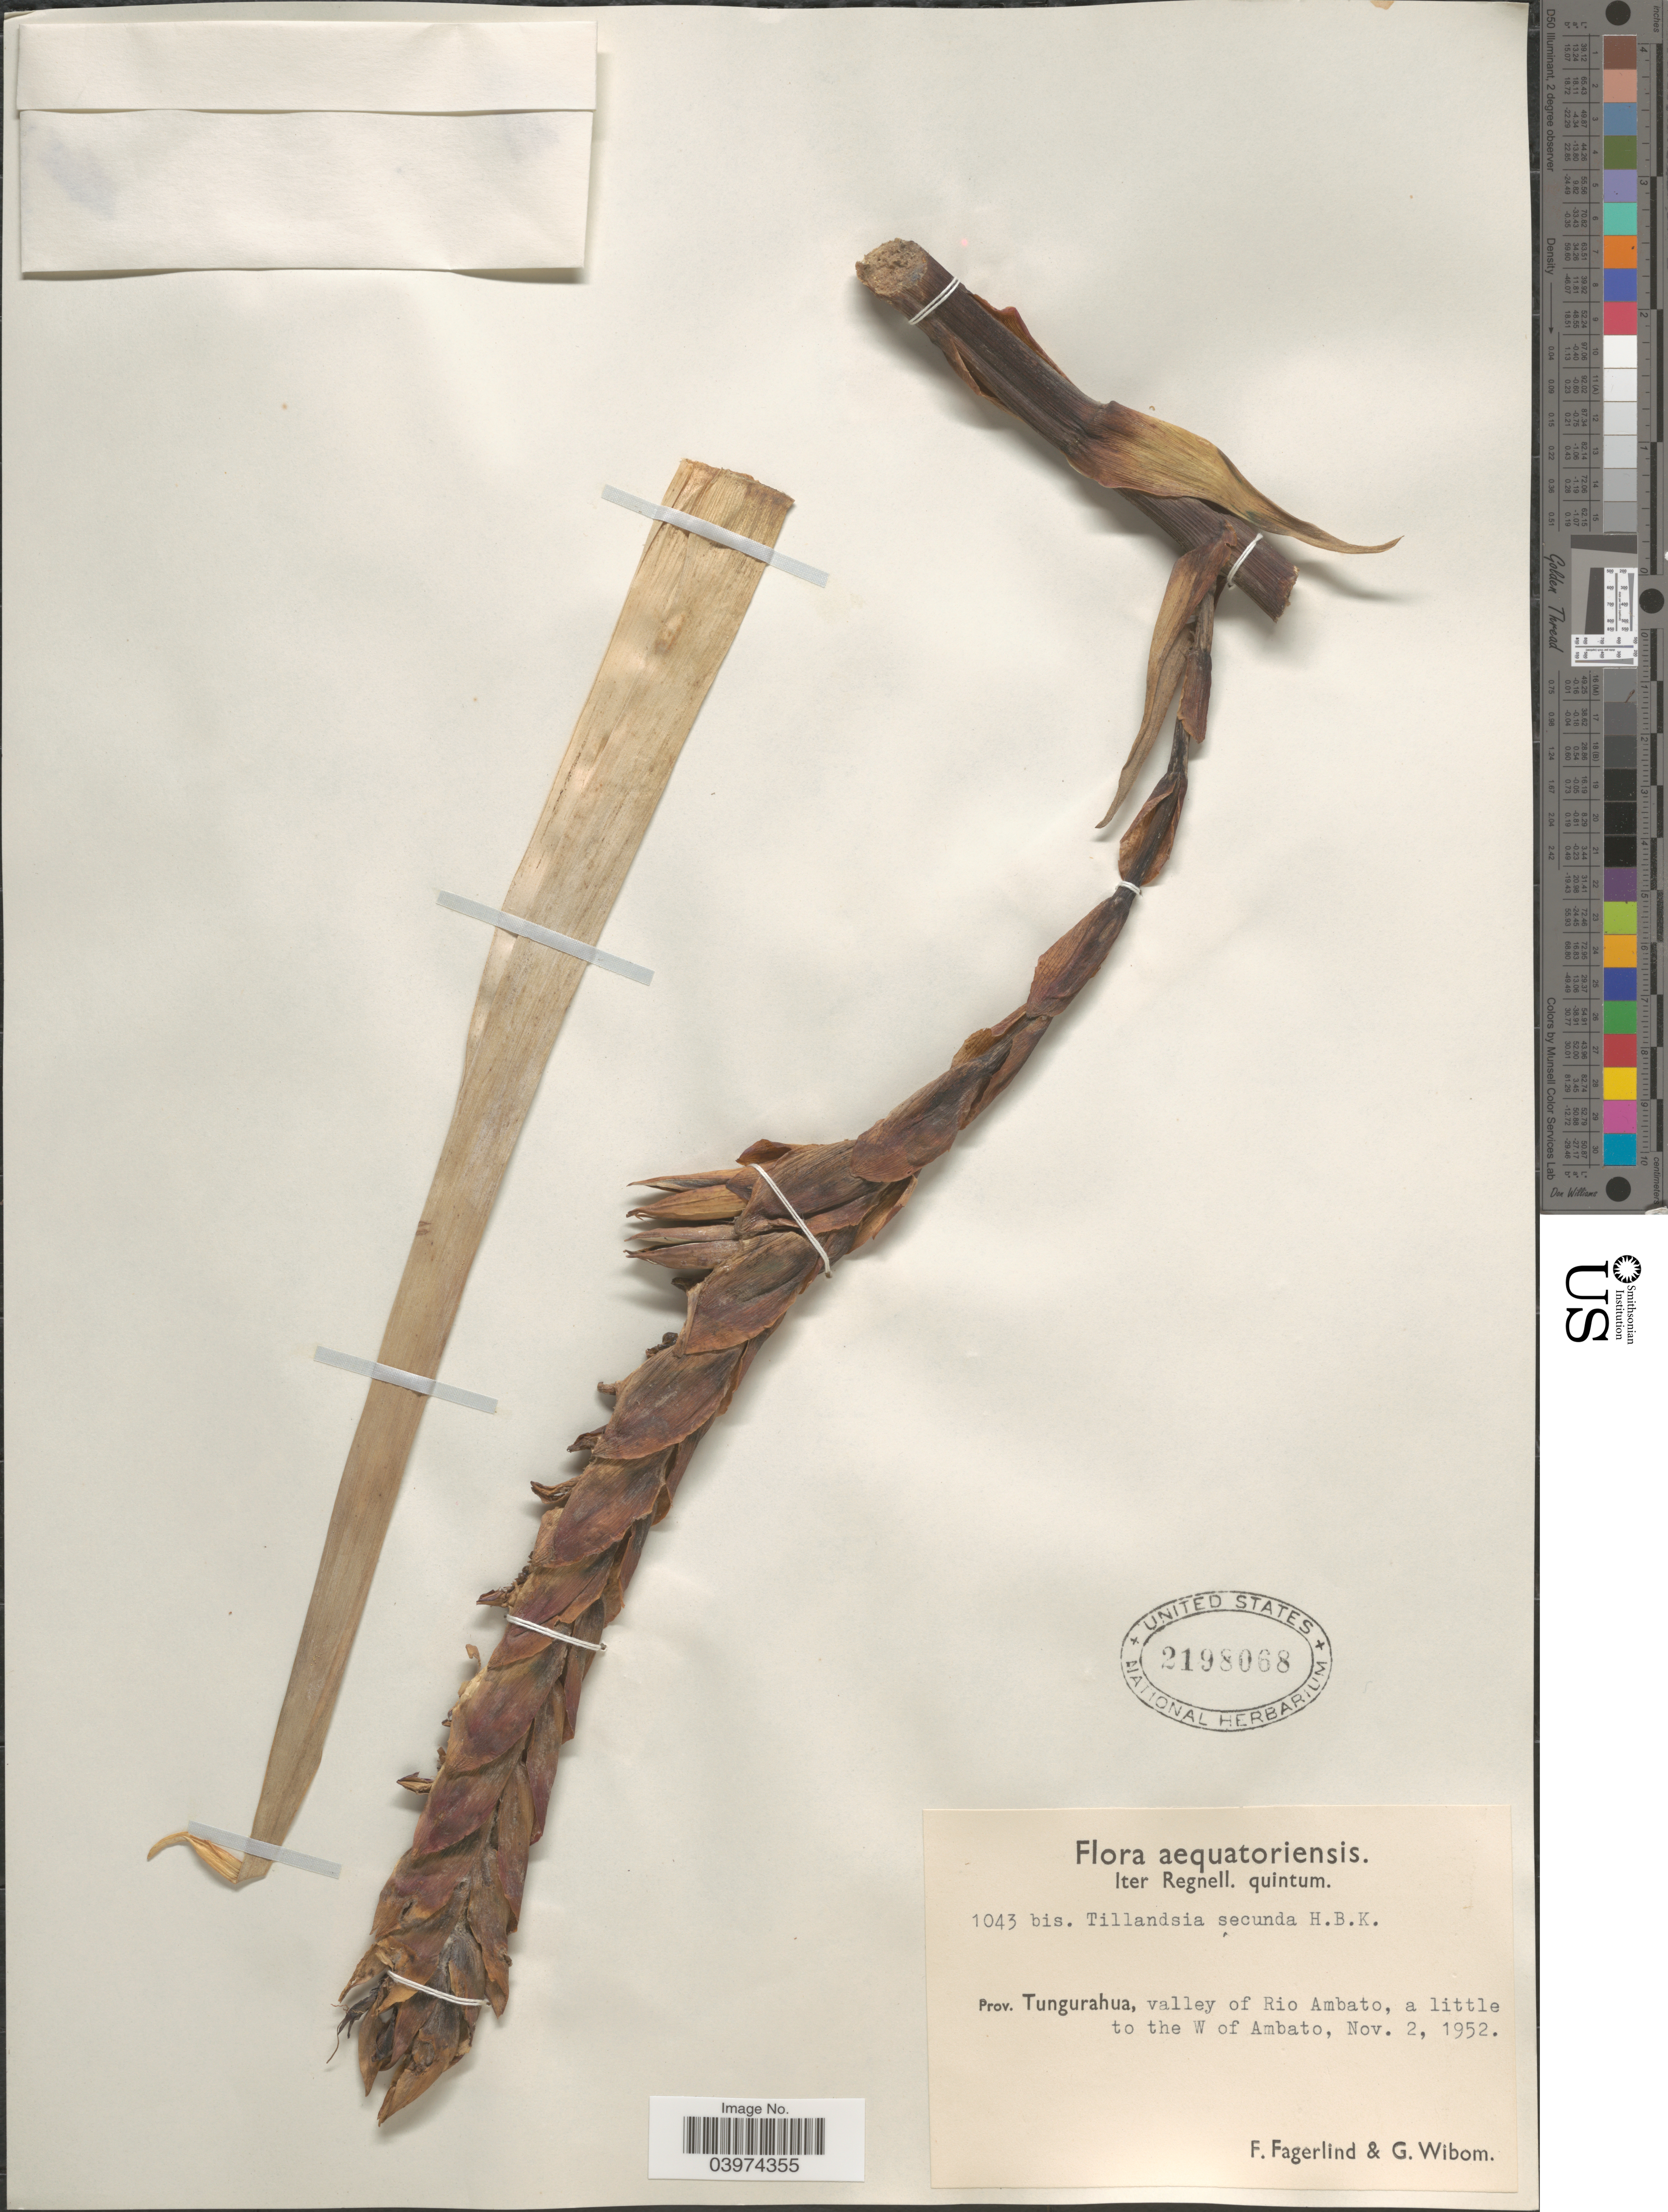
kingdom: Plantae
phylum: Tracheophyta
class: Liliopsida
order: Poales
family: Bromeliaceae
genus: Tillandsia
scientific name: Tillandsia secunda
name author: Kunth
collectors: F. Fagerlind & G. Wibom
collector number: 1043bis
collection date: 1952-11-02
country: Ecuador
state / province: Tungurahua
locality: Aequatoriensis. Iter Regnell. quintum. Prov. Tungurahua, valley of Rio Ambato, a little to the W of Ambato.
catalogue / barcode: US 2198068